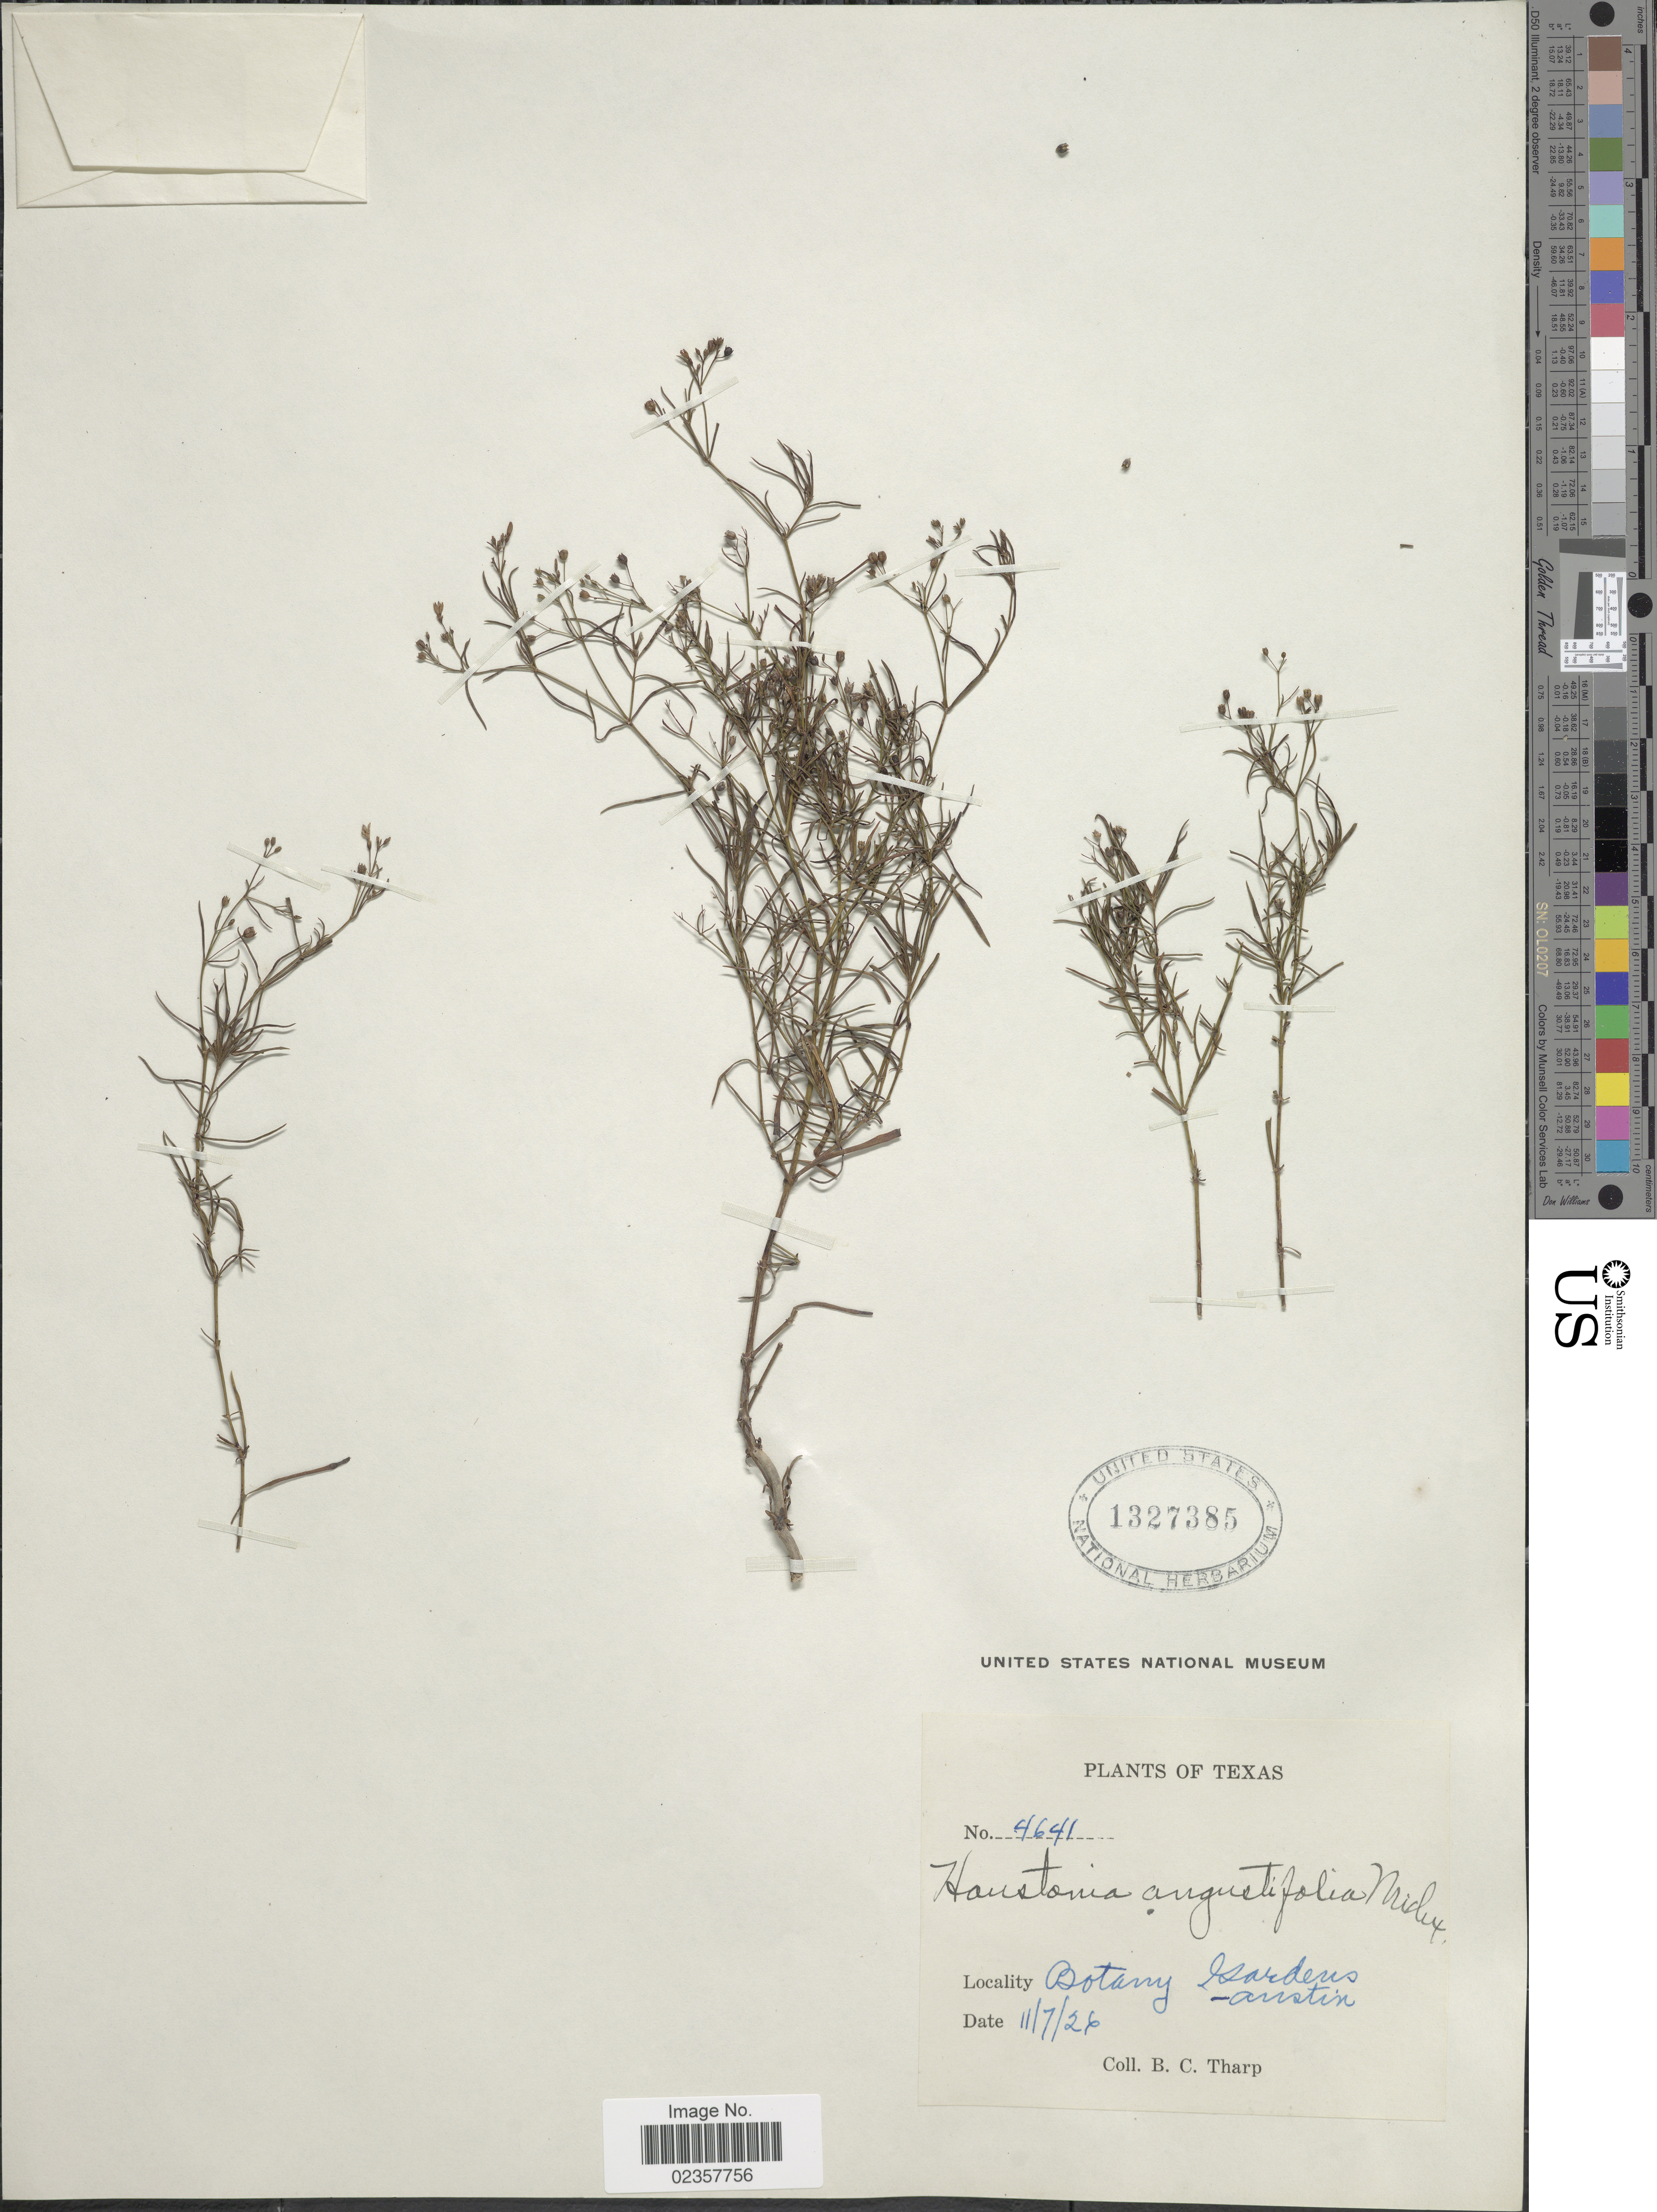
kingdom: Plantae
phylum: Tracheophyta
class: Magnoliopsida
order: Gentianales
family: Rubiaceae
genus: Houstonia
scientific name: Houstonia nigricans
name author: (Lam.) Fernald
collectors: B. C. Tharp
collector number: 4641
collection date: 1926-07-11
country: United States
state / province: Texas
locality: Botany Gardens, Austin.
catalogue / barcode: US 1327385